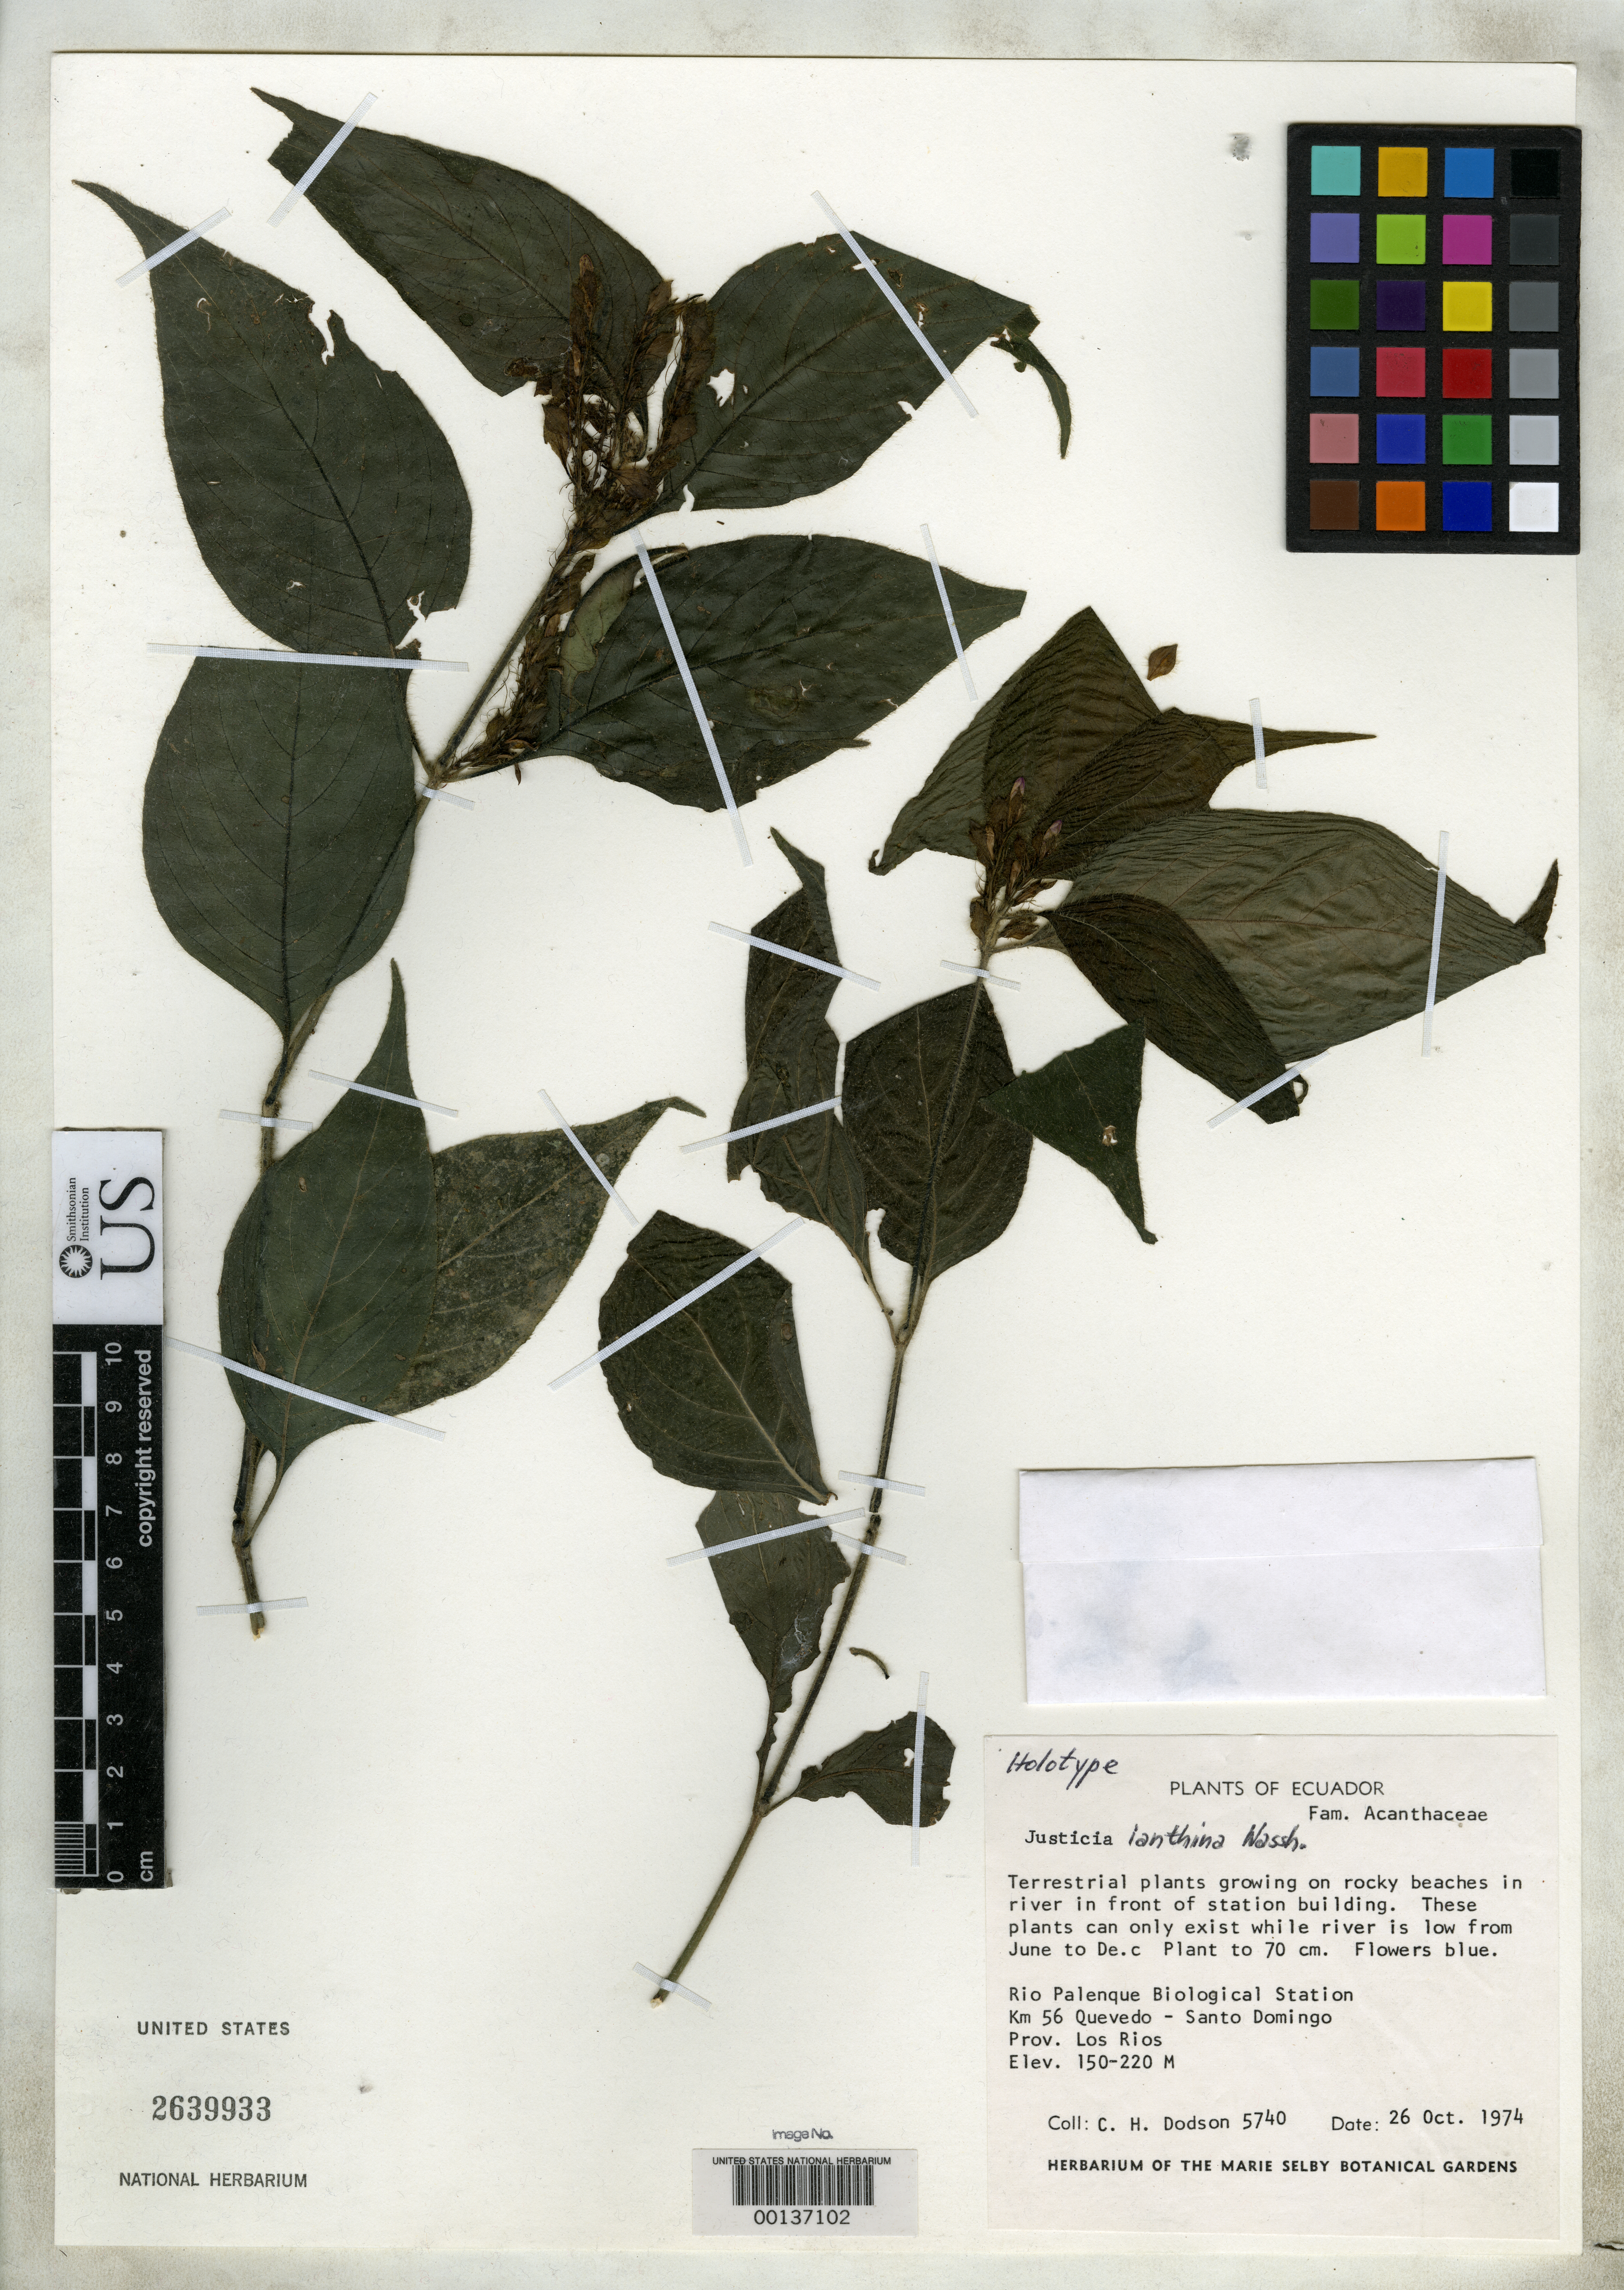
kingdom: Plantae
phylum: Tracheophyta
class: Magnoliopsida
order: Lamiales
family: Acanthaceae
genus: Justicia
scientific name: Justicia ianthina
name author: Wassh.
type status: Holotype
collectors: C. H. Dodson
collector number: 5740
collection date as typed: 26 Oct 1974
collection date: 1974-10-26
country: Ecuador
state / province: Los Ríos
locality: Rio Palenque Biological Sta., km 56 Quevedo- Santo Domingo.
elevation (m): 150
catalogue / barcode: US 2639933